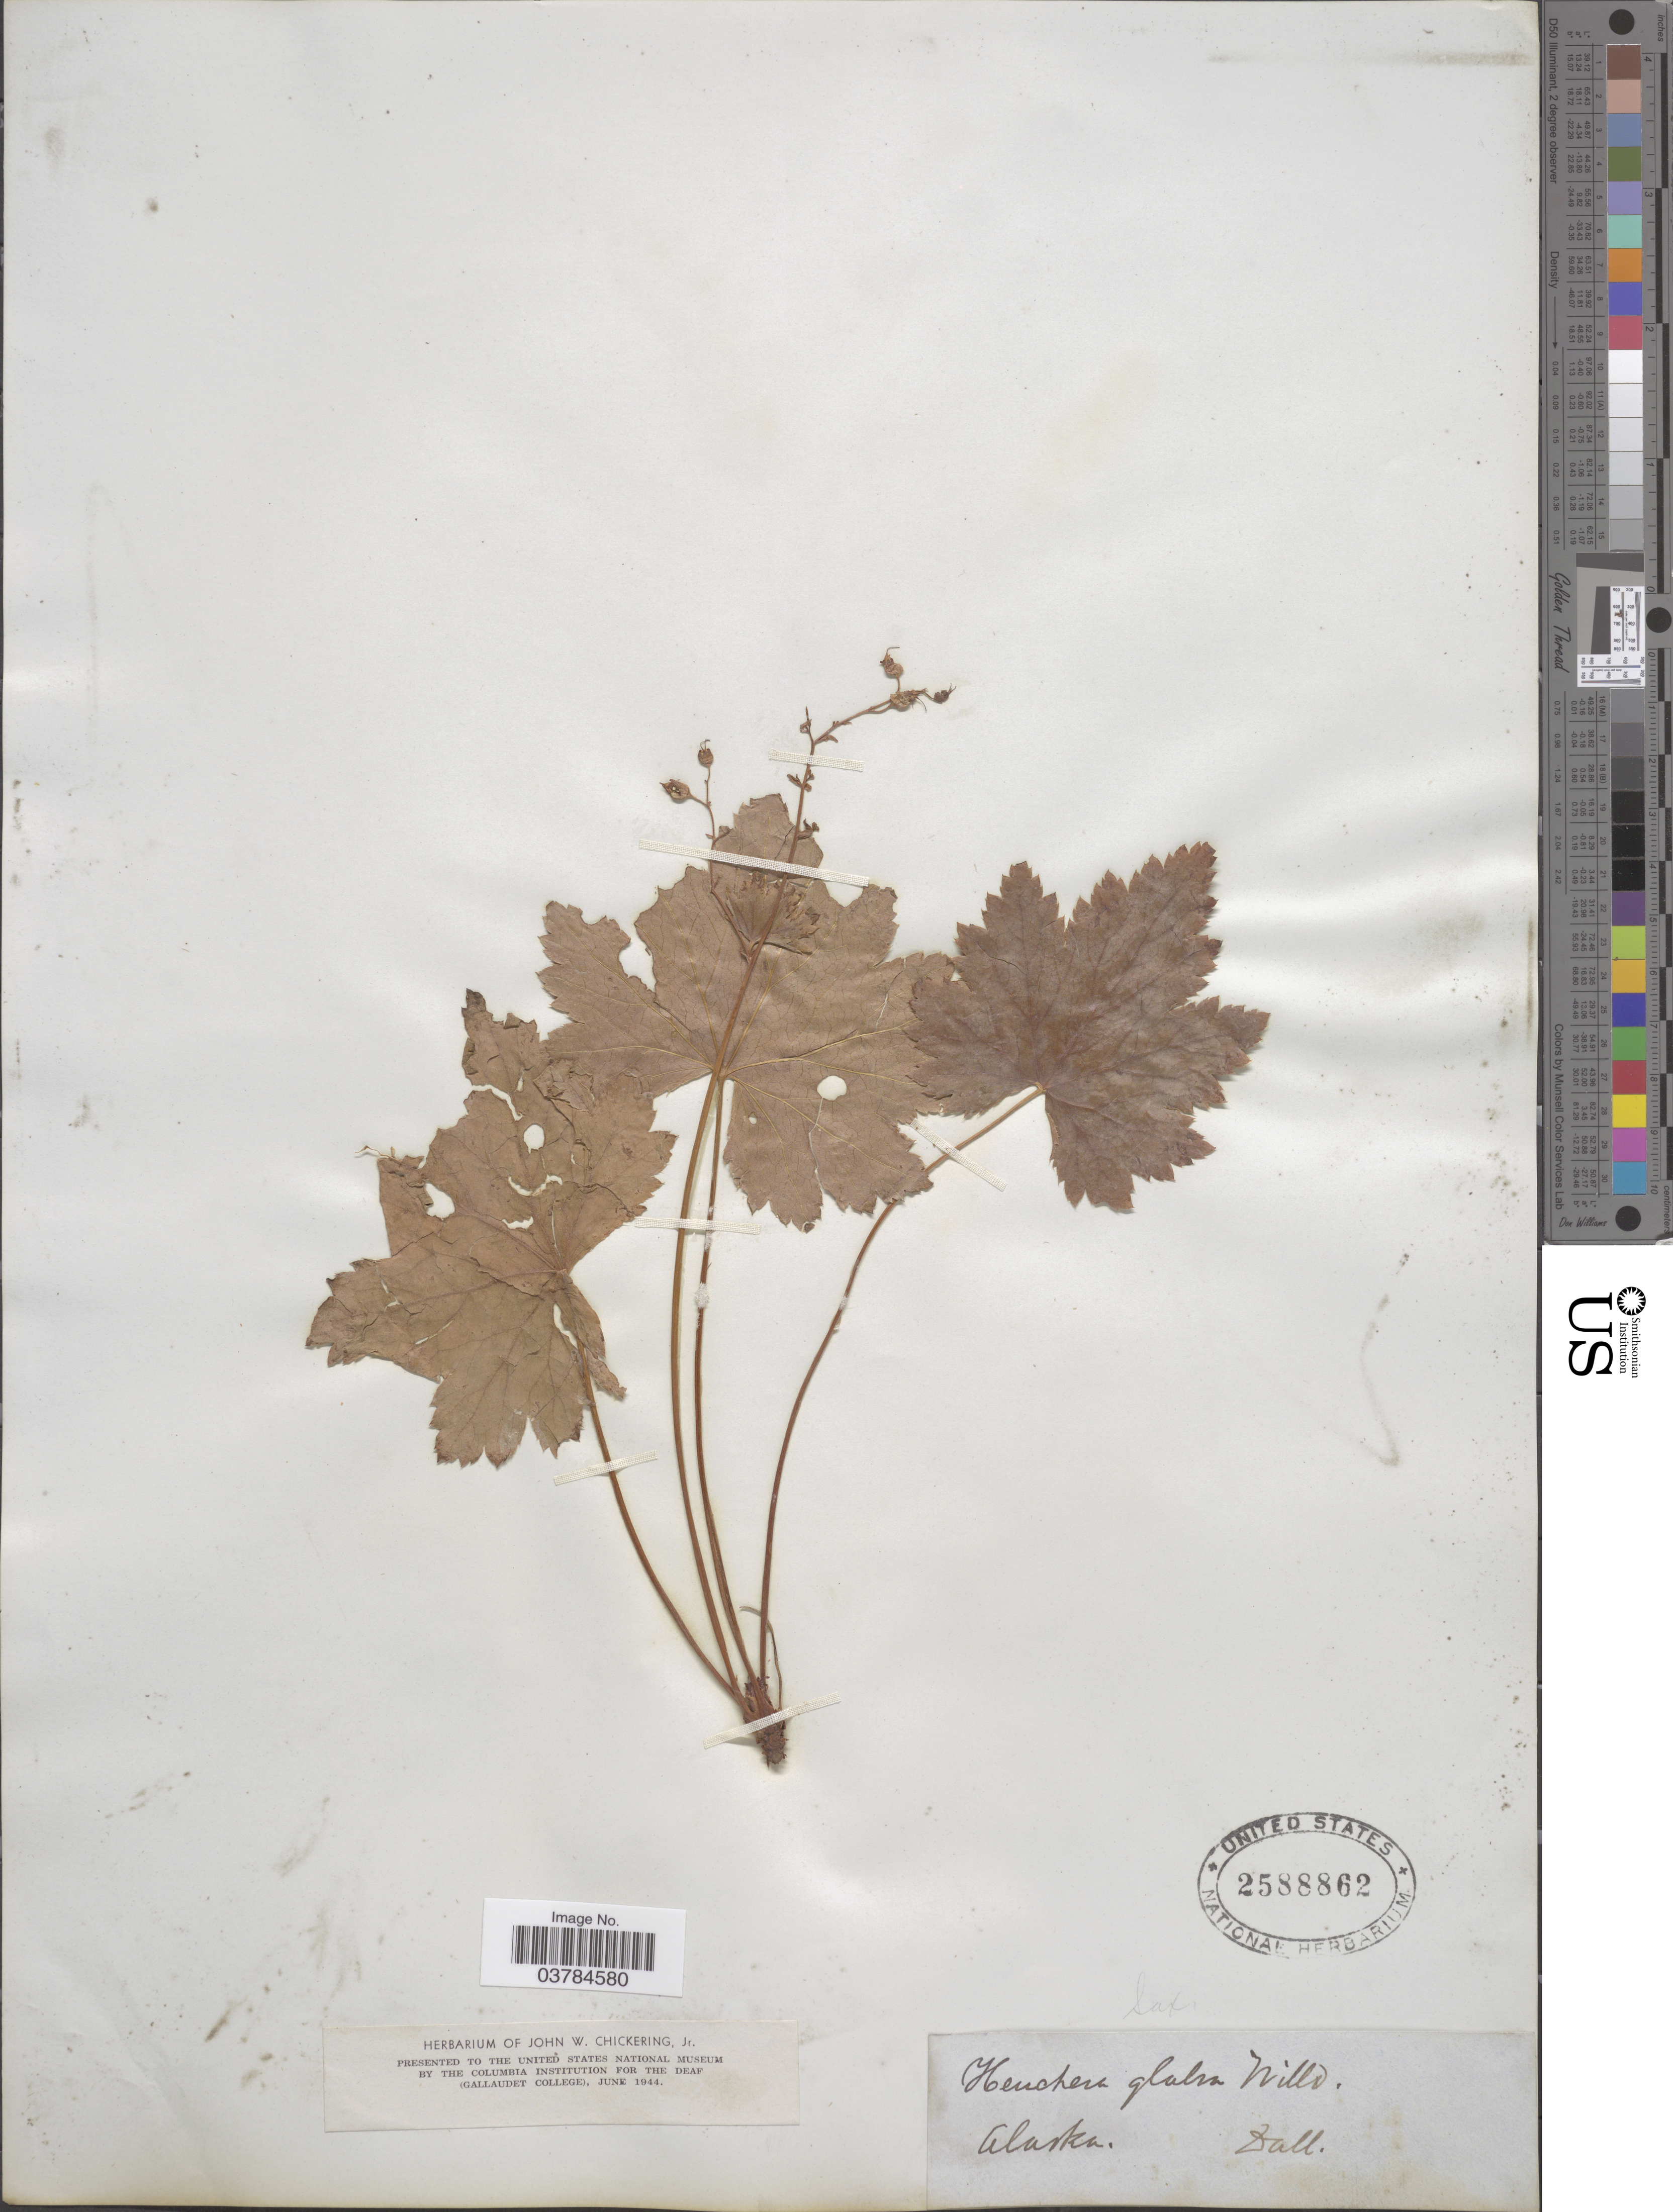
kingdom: Plantae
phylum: Tracheophyta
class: Magnoliopsida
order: Saxifragales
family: Saxifragaceae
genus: Heuchera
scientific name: Heuchera glabra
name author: Willd. ex Roem. & Schult.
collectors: -- Ball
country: United States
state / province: Alaska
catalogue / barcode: US 2588862